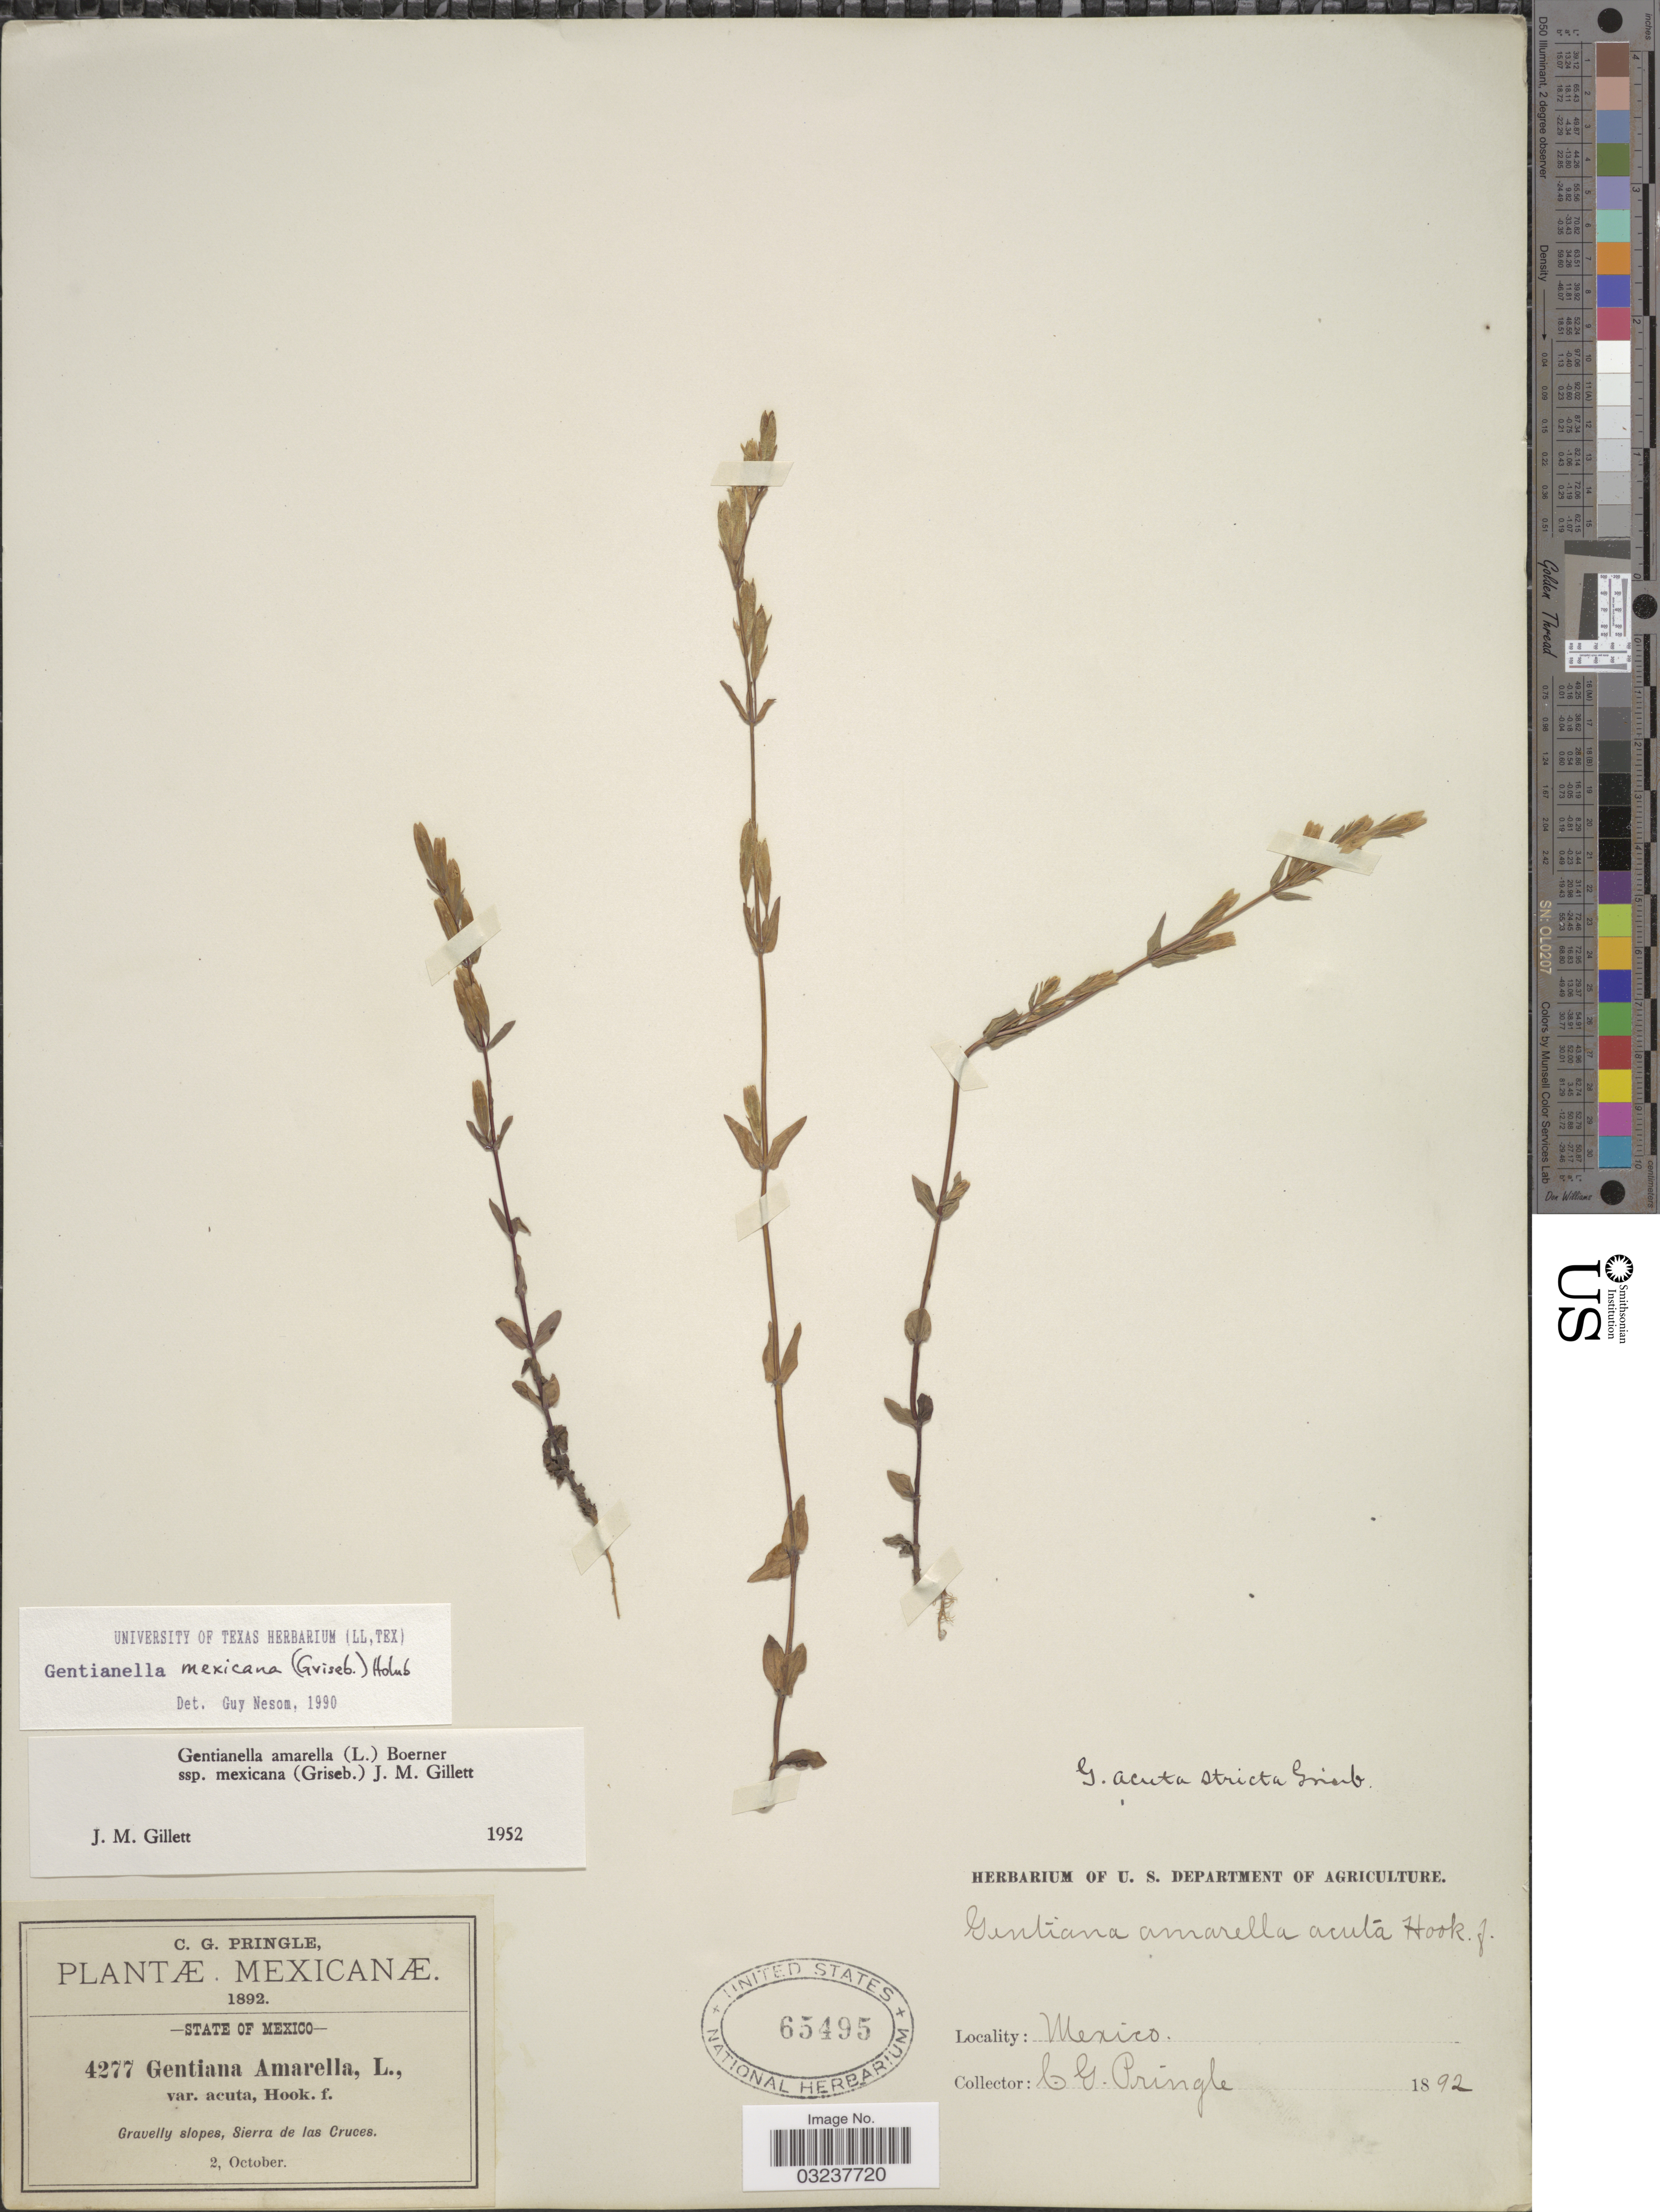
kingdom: Plantae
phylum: Tracheophyta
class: Magnoliopsida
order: Gentianales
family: Gentianaceae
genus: Gentianella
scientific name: Gentianella mexicana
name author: (Griseb.) Holub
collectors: C. G. Pringle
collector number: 4277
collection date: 1892-10-02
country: Mexico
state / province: México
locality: Gravelly slope, Sierra de las Cruces.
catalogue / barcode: US 65495